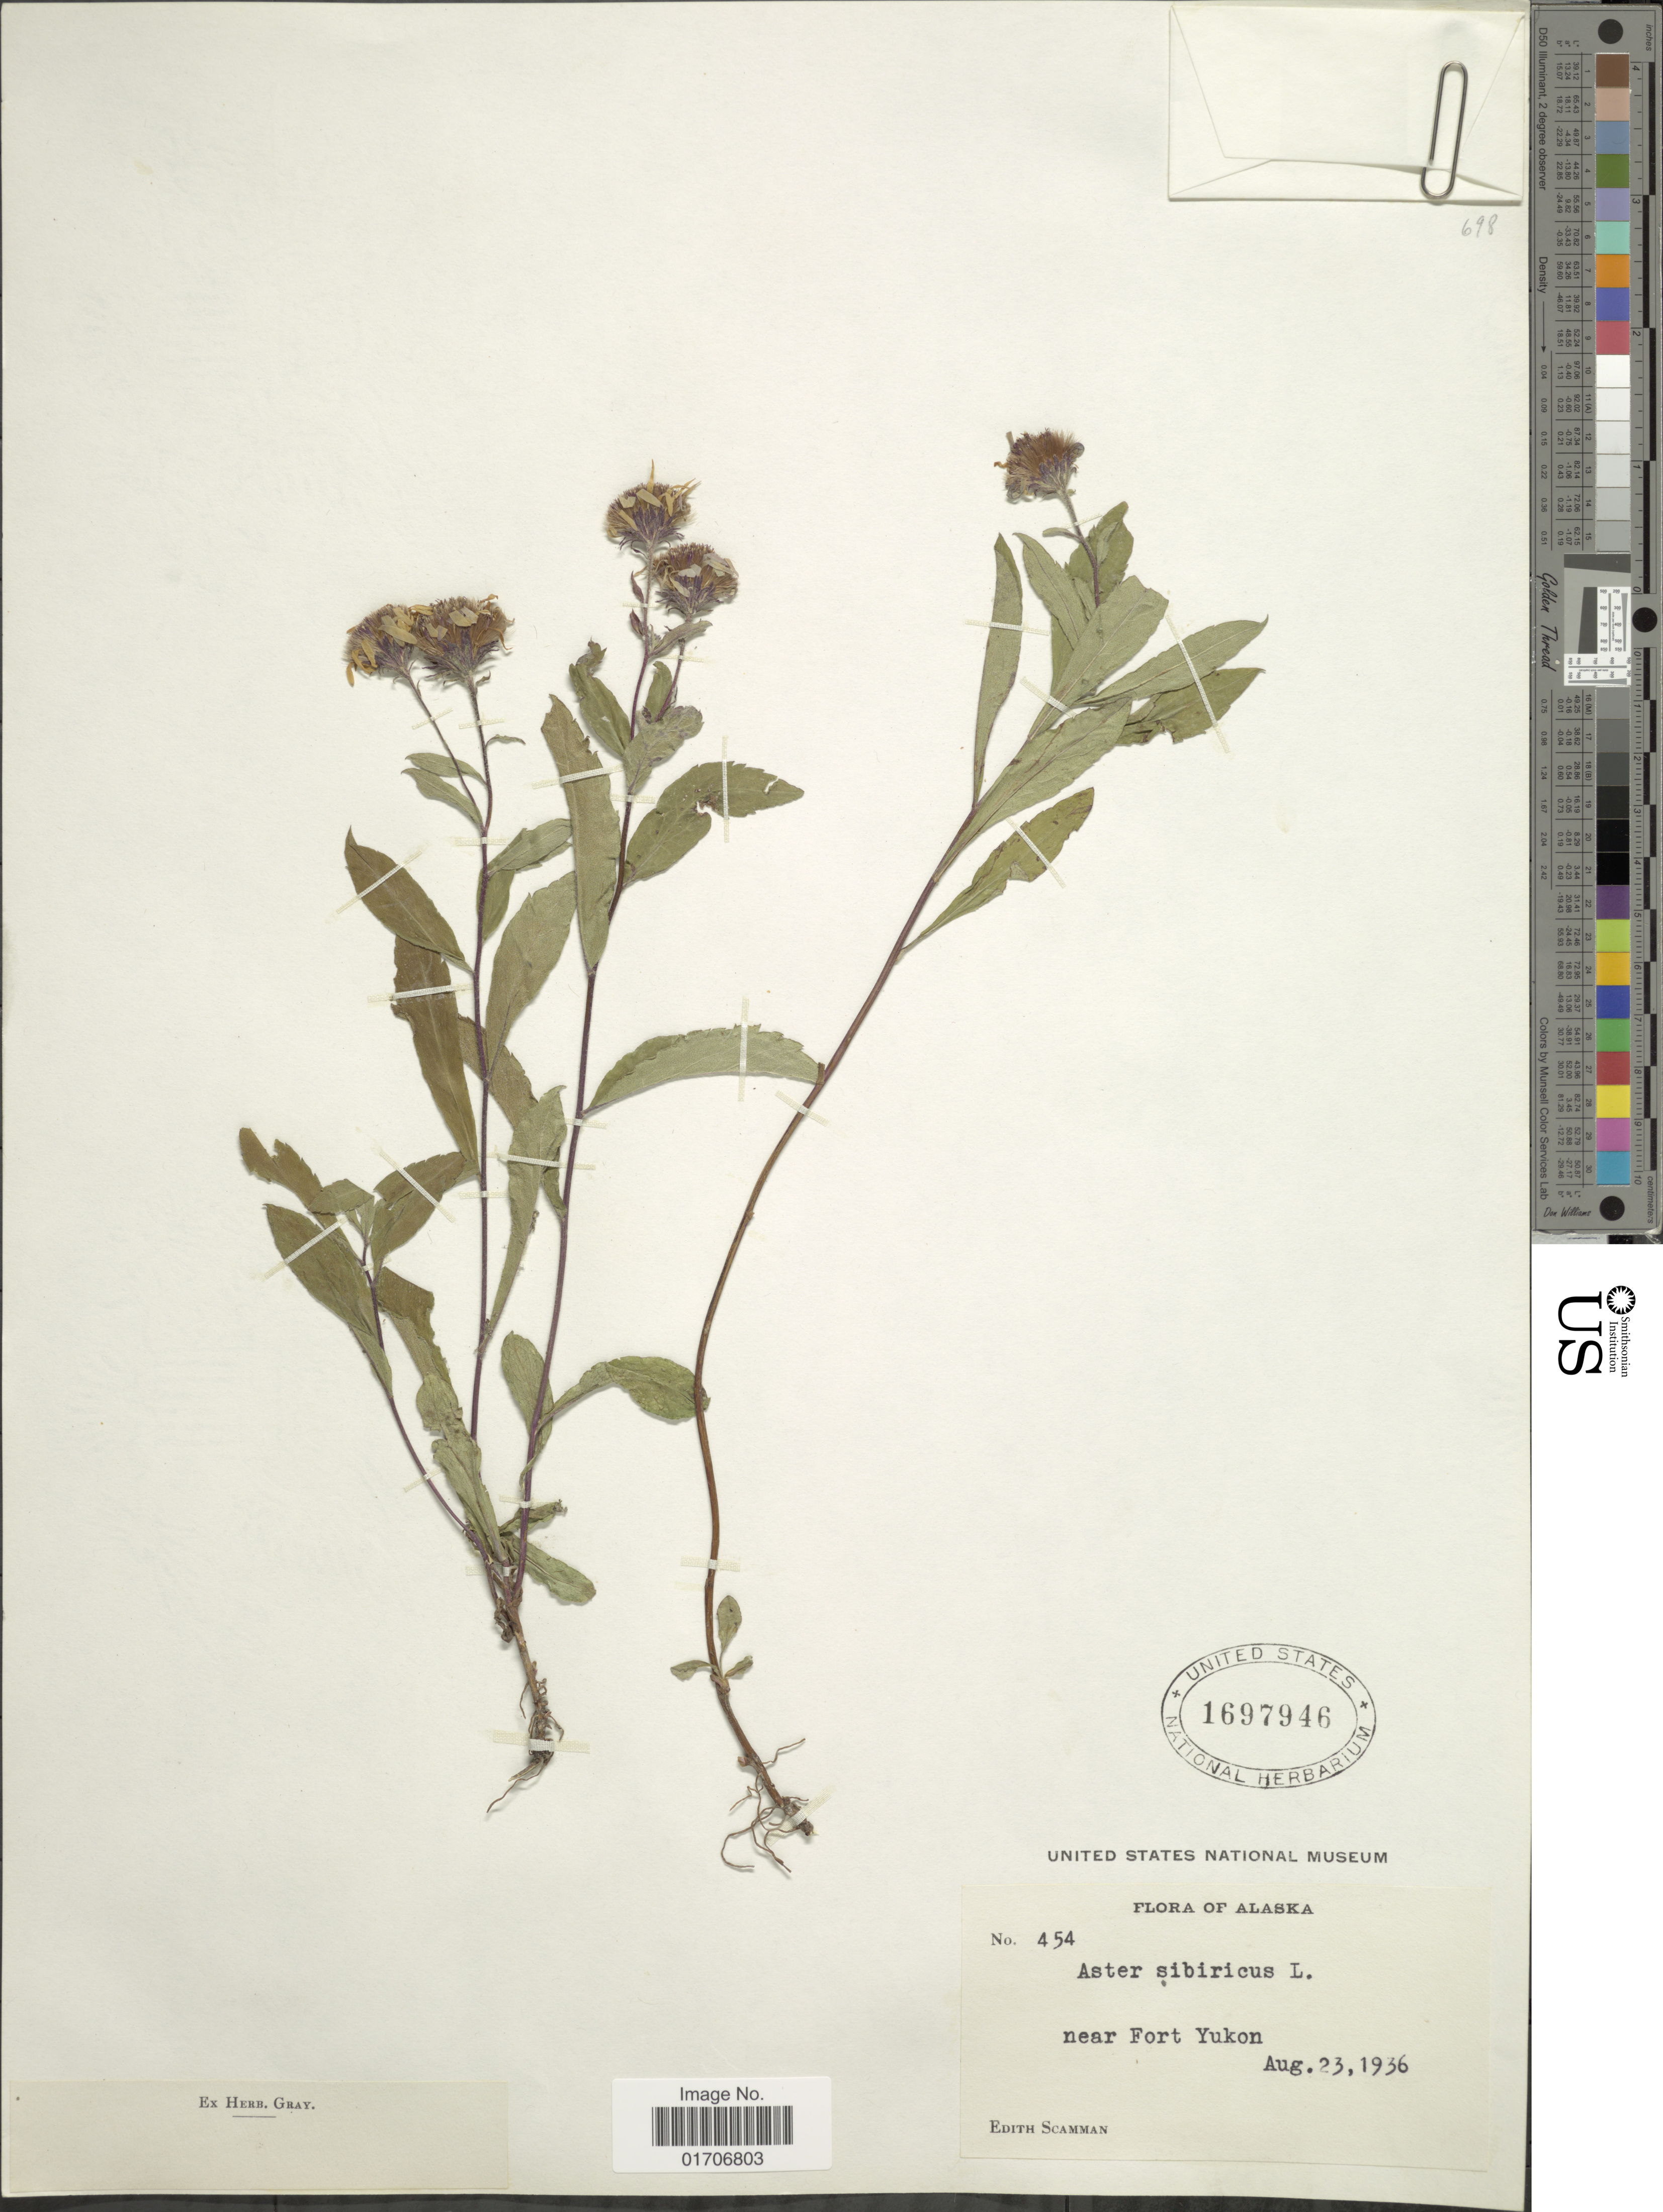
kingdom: Plantae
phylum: Tracheophyta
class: Magnoliopsida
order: Asterales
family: Asteraceae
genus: Eurybia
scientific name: Eurybia sibirica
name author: (L.) G.L. Nesom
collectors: E. Scamman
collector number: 454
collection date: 1936-08-23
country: United States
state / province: Alaska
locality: Near Fort Yukon.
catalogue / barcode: US 1697946